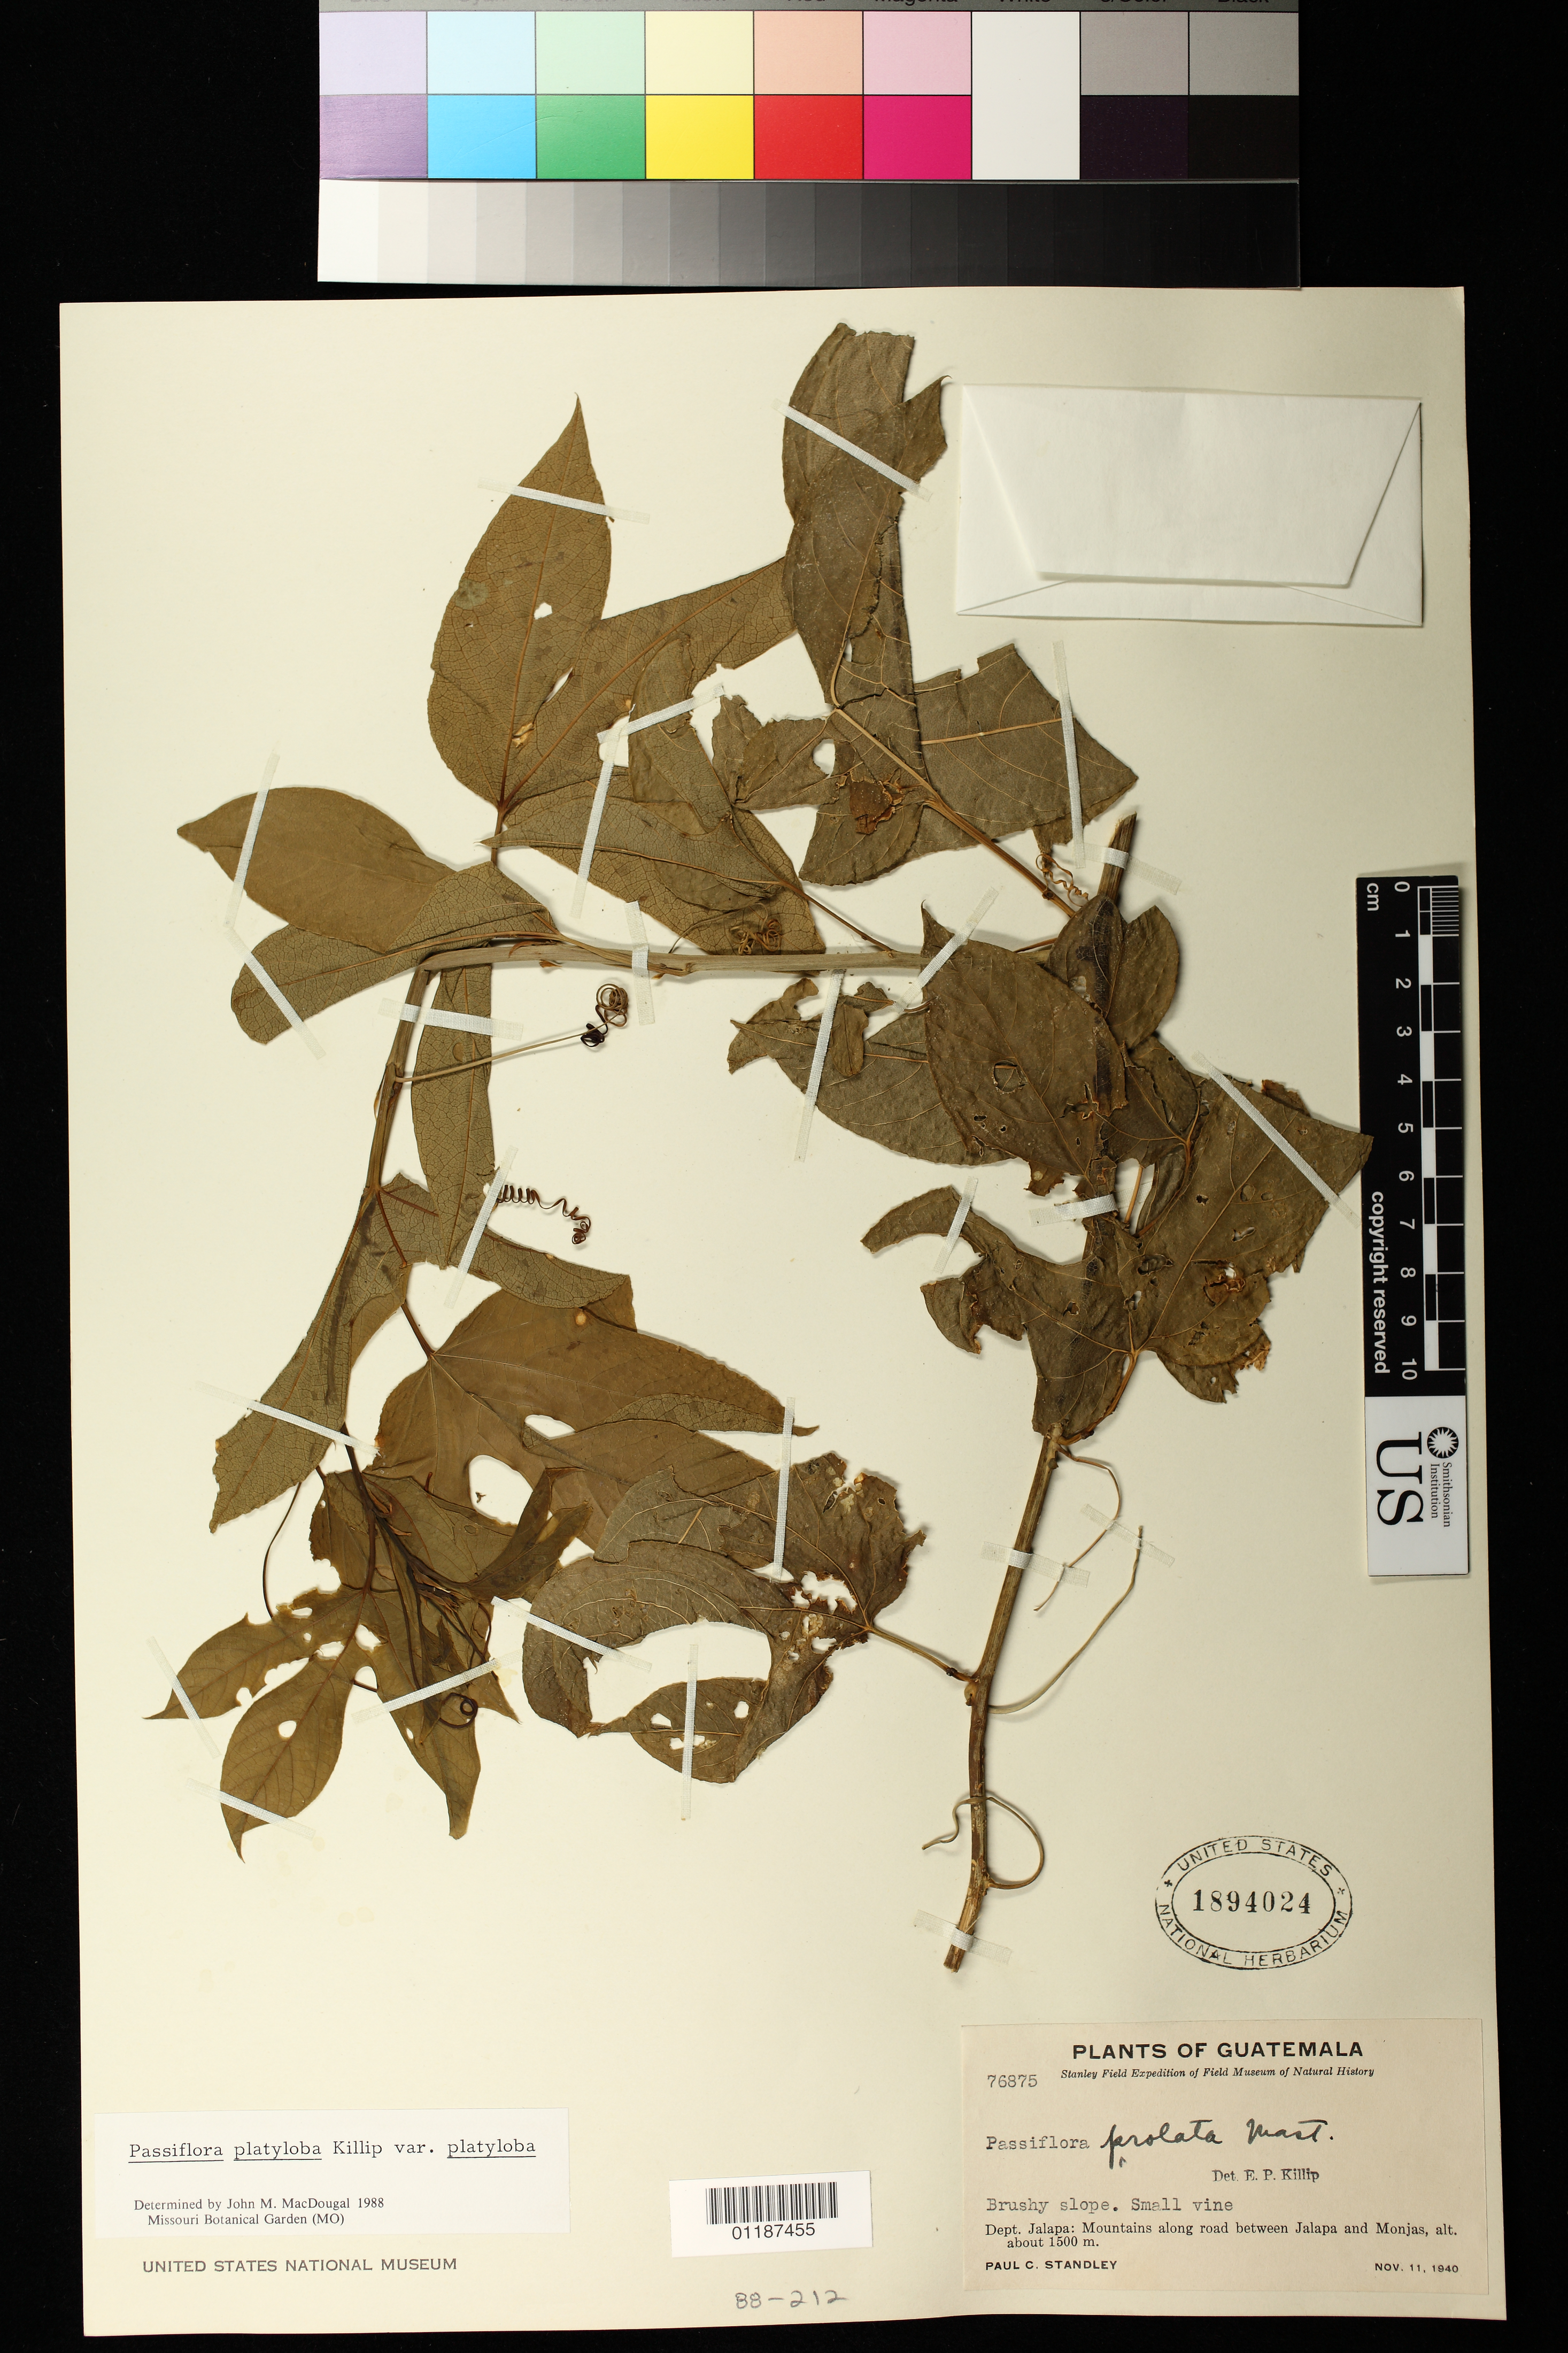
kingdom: Plantae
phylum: Tracheophyta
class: Magnoliopsida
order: Malpighiales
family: Passifloraceae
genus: Passiflora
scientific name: Passiflora platyloba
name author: Killip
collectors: P. C. Standley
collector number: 76875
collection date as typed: Nov 11 1940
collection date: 1940-11-11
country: Guatemala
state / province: Jalapa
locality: Mountains along road between Jalapa and Monjas.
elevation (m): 1500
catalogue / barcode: US 1894024